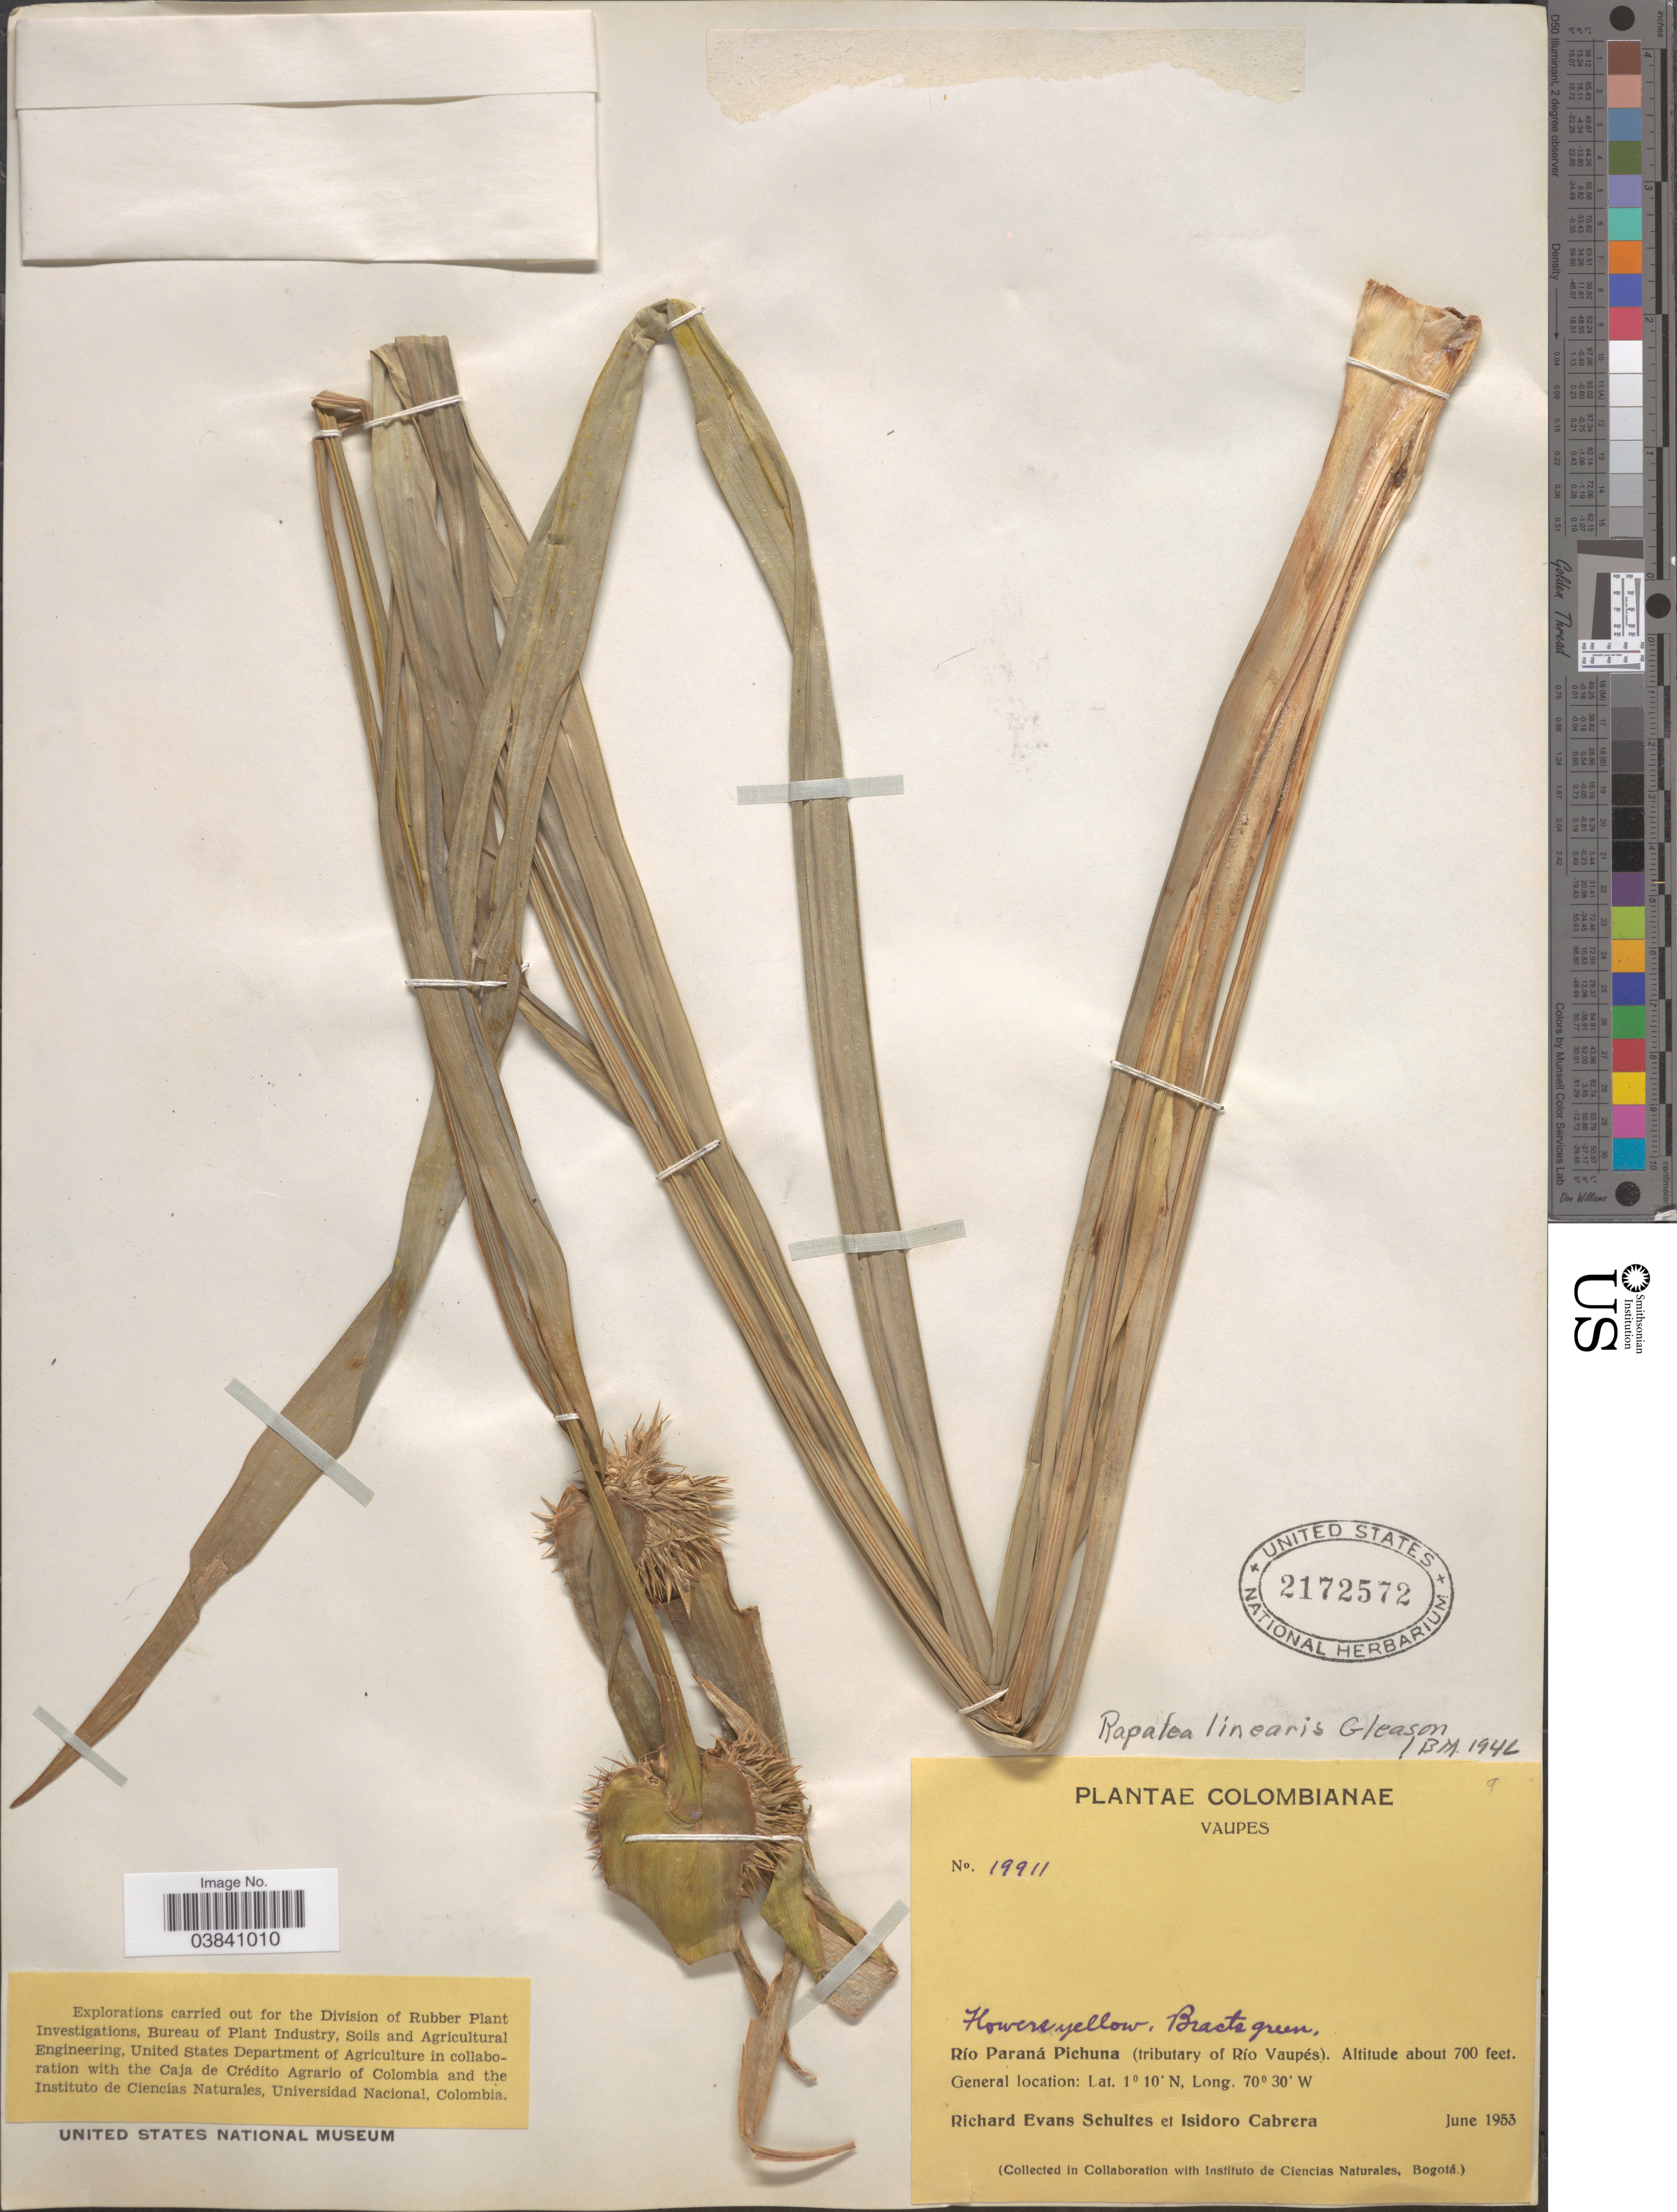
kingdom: Plantae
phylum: Tracheophyta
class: Liliopsida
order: Poales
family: Rapateaceae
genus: Stegolepis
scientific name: Stegolepis linearis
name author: Gleason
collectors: R. E. Schultes & I. Cabrera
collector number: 19911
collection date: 1953-06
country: Colombia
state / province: Vaupés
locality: Río Paraná Pichuna (tributary of Río Vaupés).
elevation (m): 213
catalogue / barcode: US 2172572